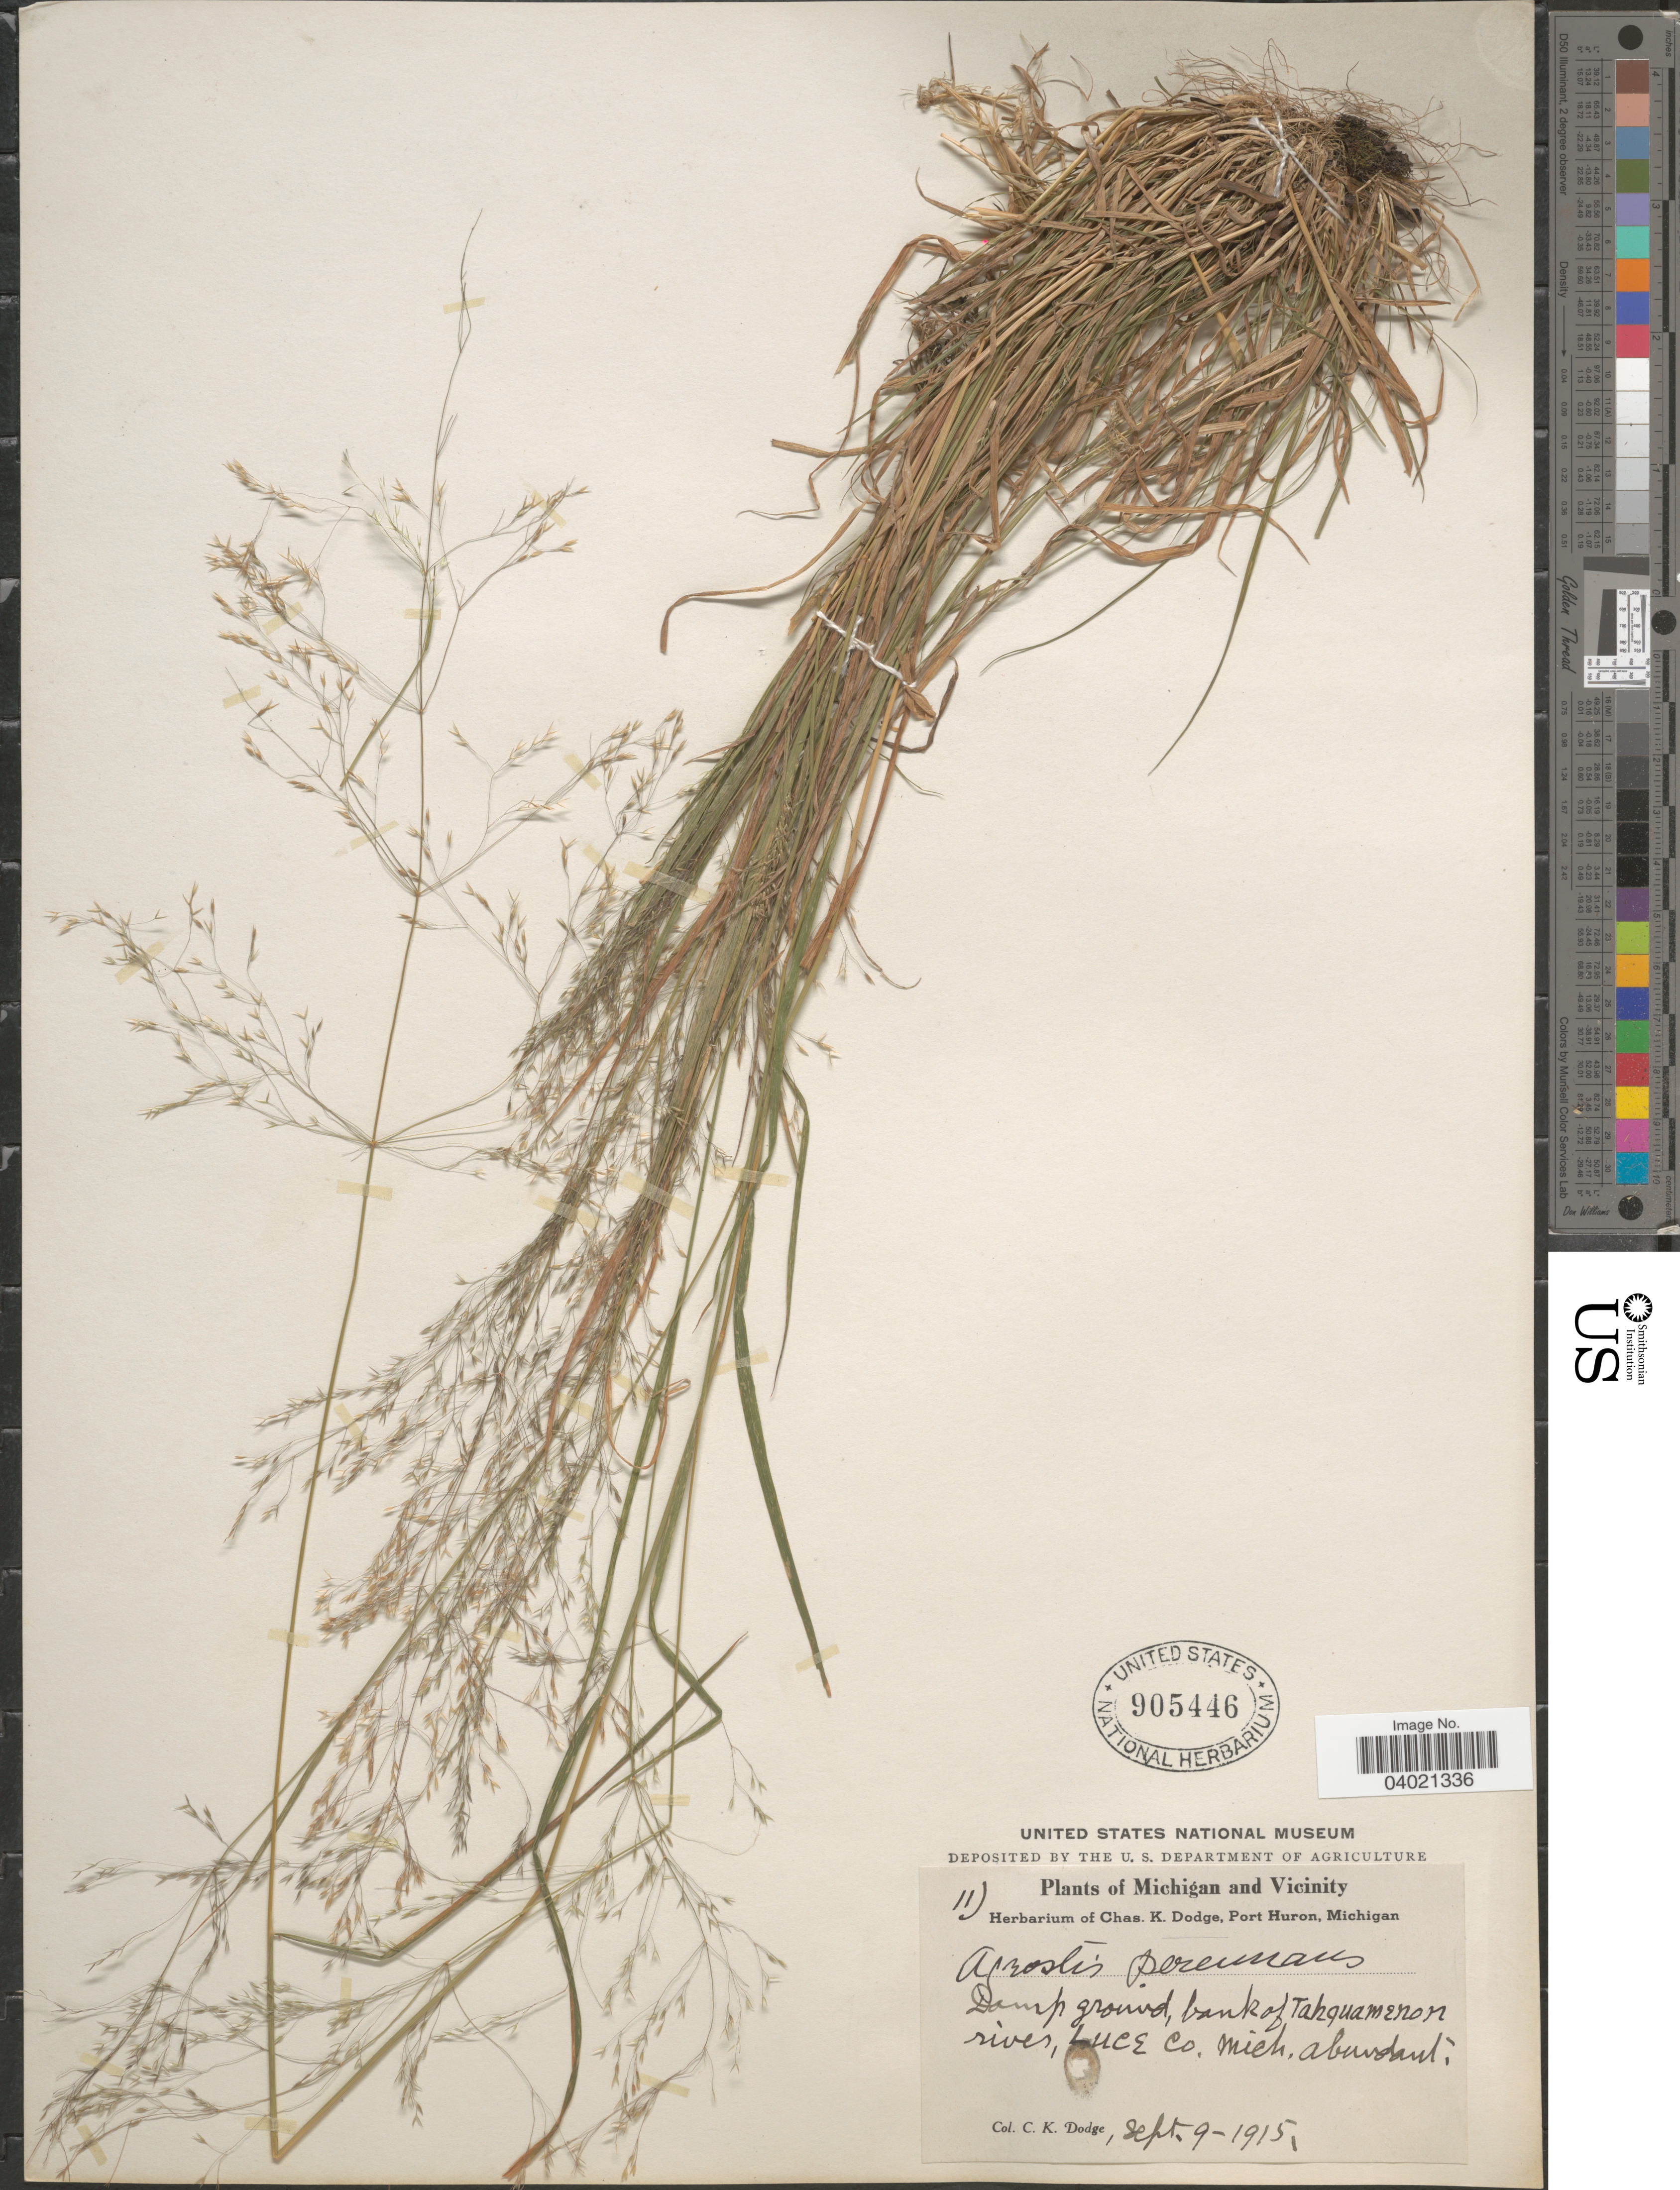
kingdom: Plantae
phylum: Tracheophyta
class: Liliopsida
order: Poales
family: Poaceae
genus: Agrostis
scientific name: Agrostis perennans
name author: (Walter) Tuck.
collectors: C. Dodge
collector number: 11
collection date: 1915-09-09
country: United States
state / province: Michigan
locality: Michigan and Vicinity. Bank of Tahquamenon river, Luce Co.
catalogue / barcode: US 905446